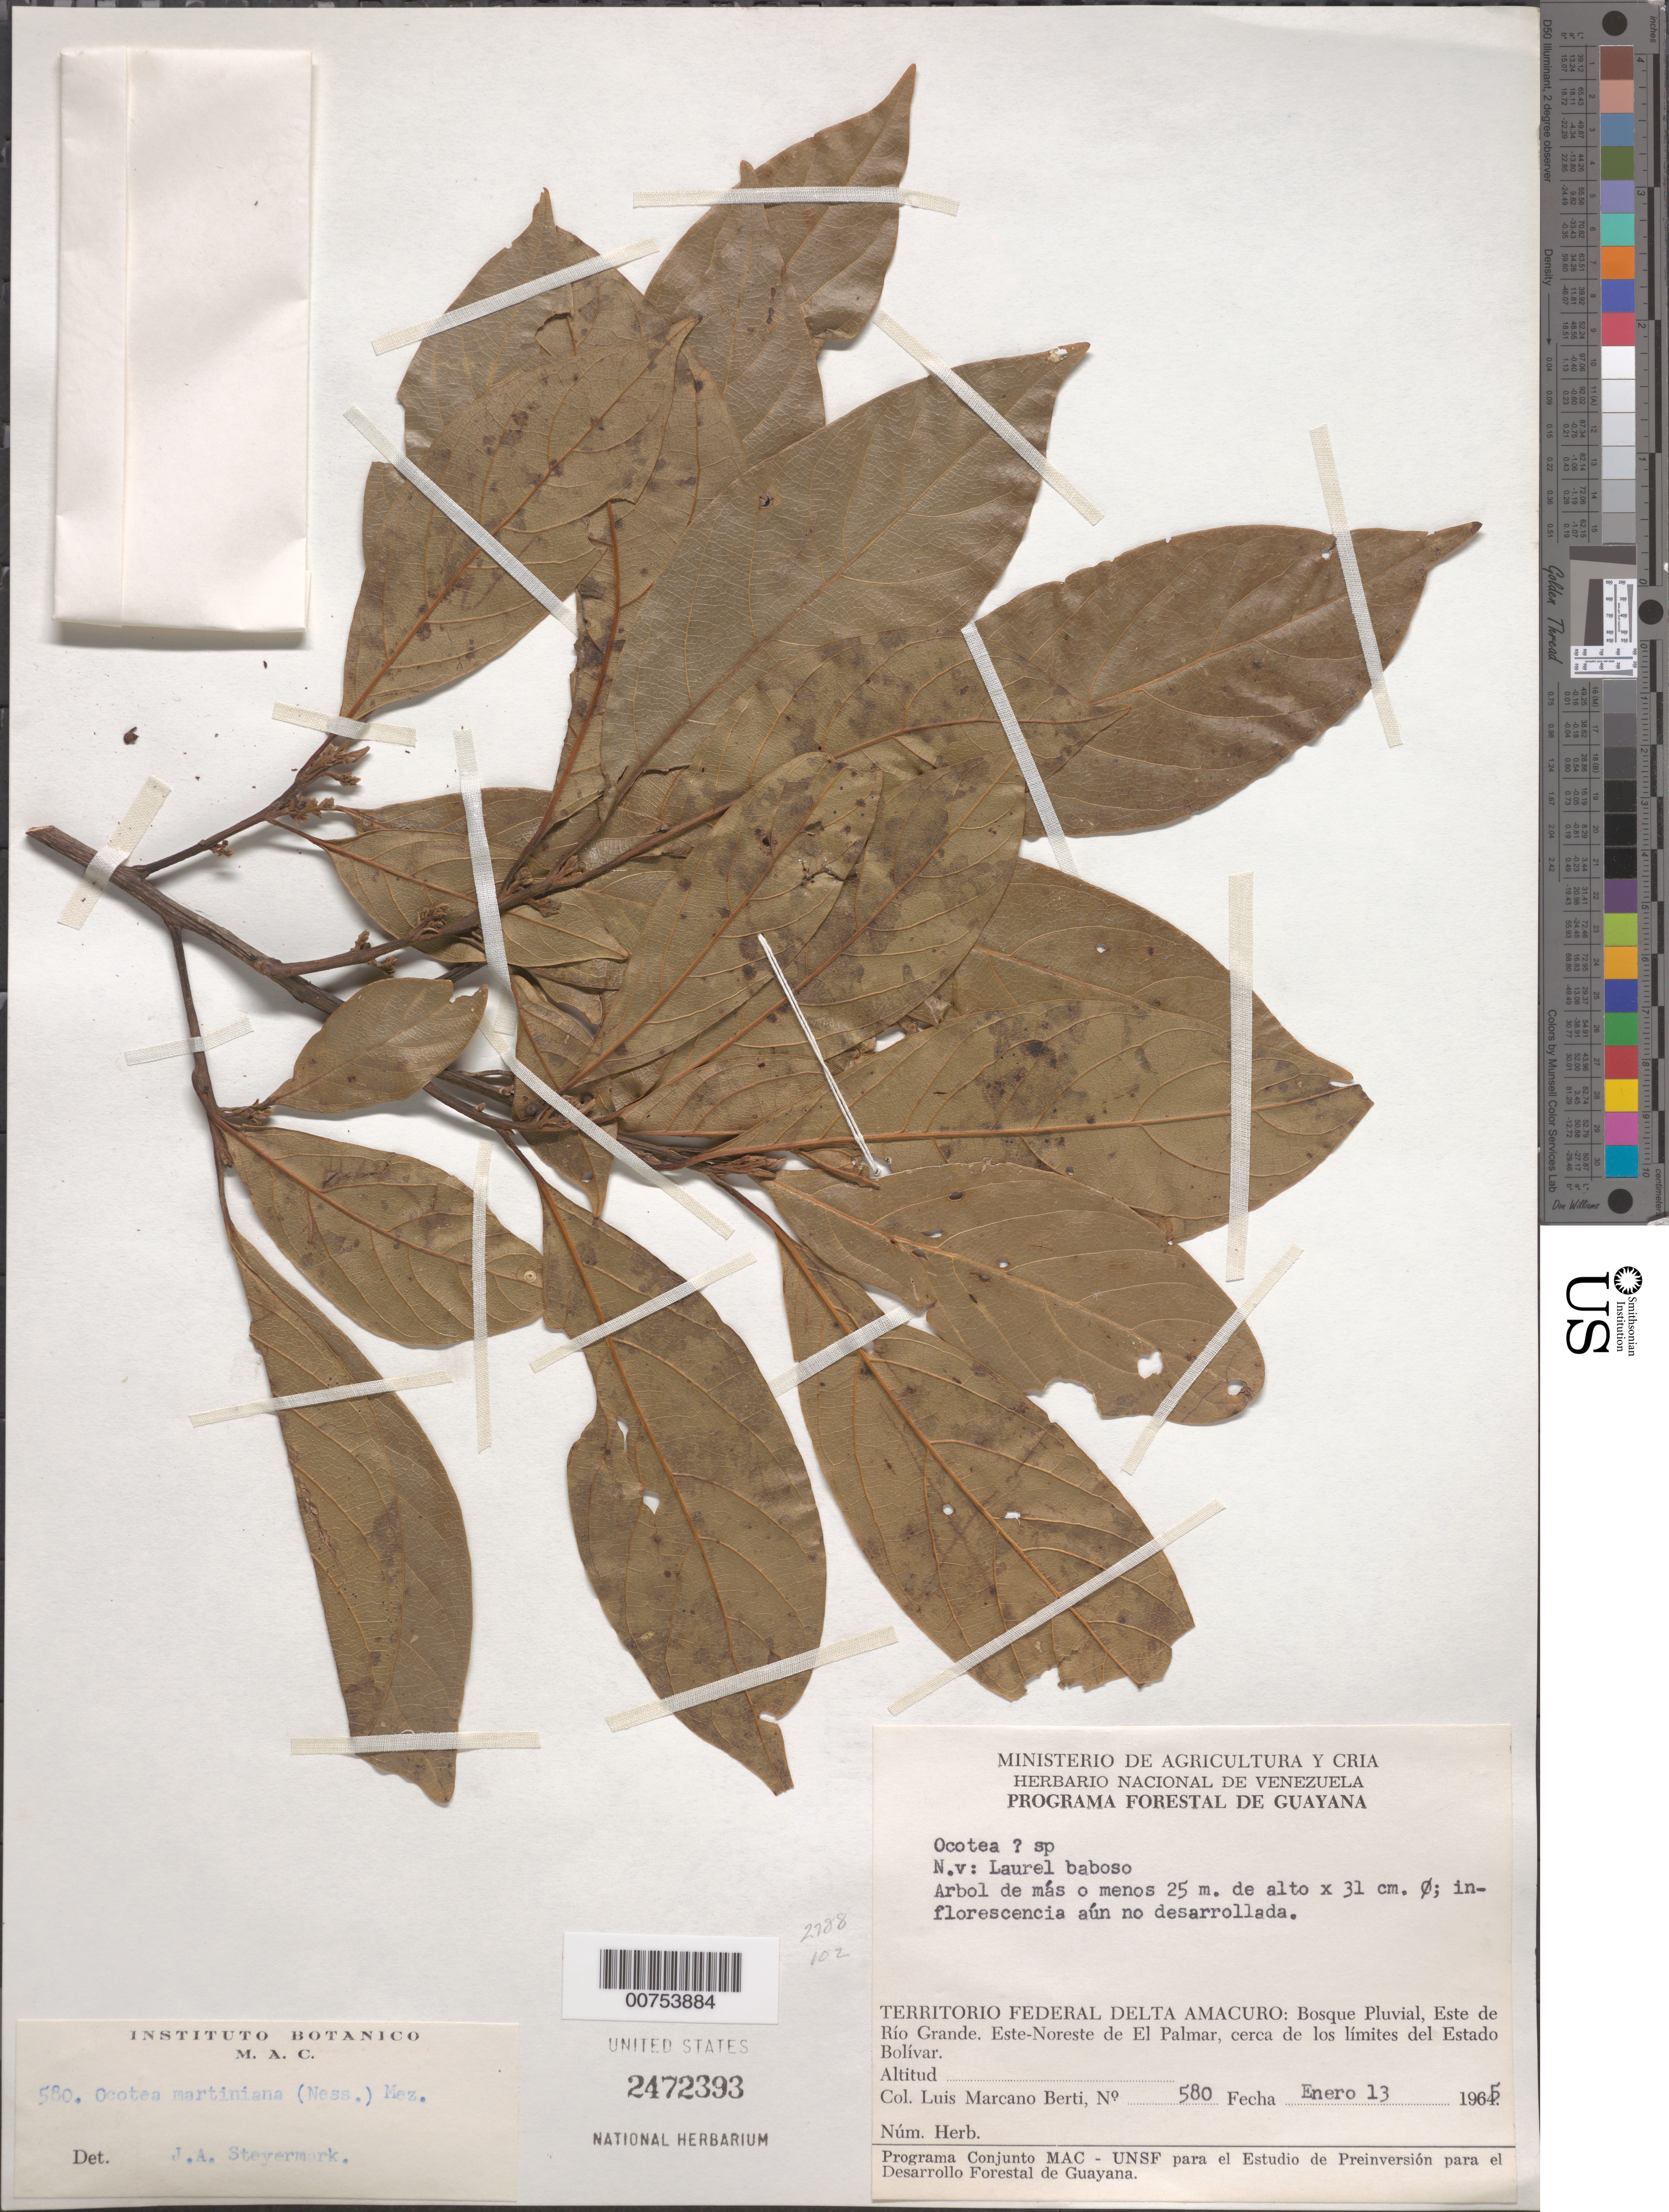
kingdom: Plantae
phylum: Tracheophyta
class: Magnoliopsida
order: Laurales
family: Lauraceae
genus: Ocotea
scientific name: Ocotea martiniana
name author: (Nees) Mez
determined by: Steyermark, Julian A., (VEN)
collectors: L. Marcano-Berti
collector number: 580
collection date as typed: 13-Jan-65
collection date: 1965-01-13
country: Venezuela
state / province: Delta Amacuro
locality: Este de Río Grande, ENE de El Palmar, cerca de los limites del Estado Bolívar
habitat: Bosque pluvial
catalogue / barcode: US 2472393